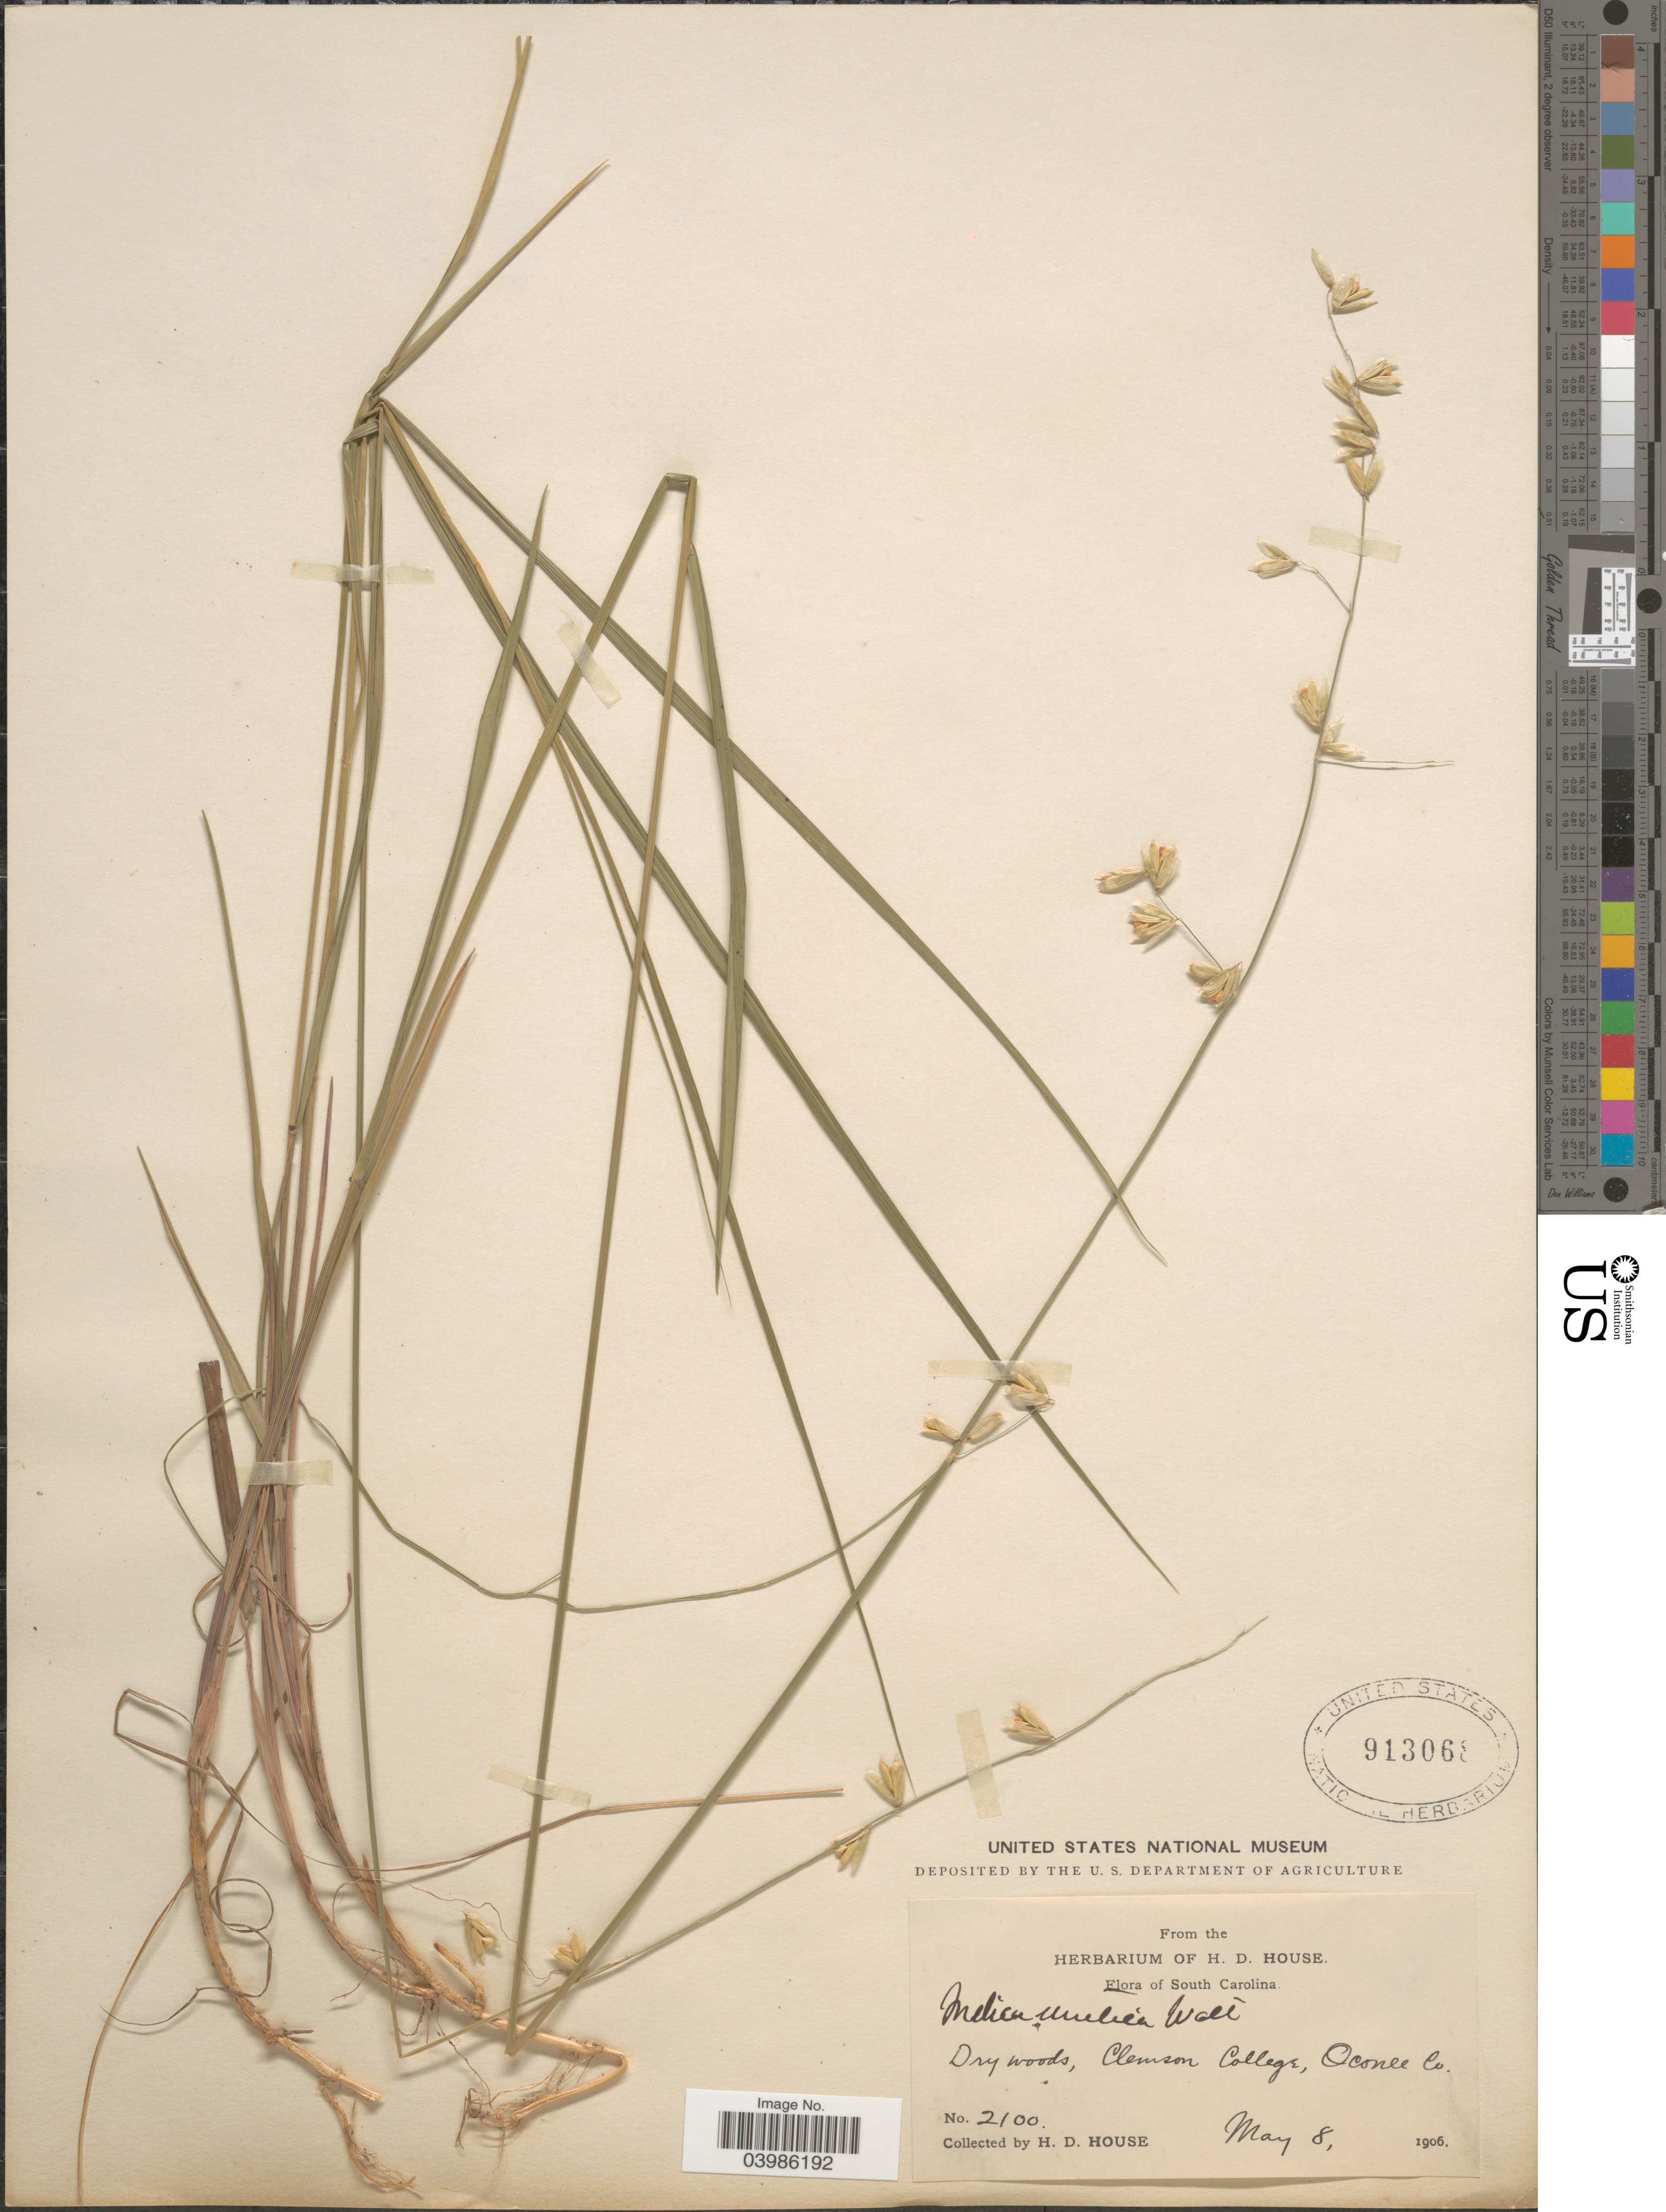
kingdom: Plantae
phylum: Tracheophyta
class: Liliopsida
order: Poales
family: Poaceae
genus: Melica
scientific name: Melica mutica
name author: Walter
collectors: H. D. House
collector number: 2100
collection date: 1906-05-08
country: United States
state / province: South Carolina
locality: Clemson College, Oconee Co.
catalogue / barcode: US 913068